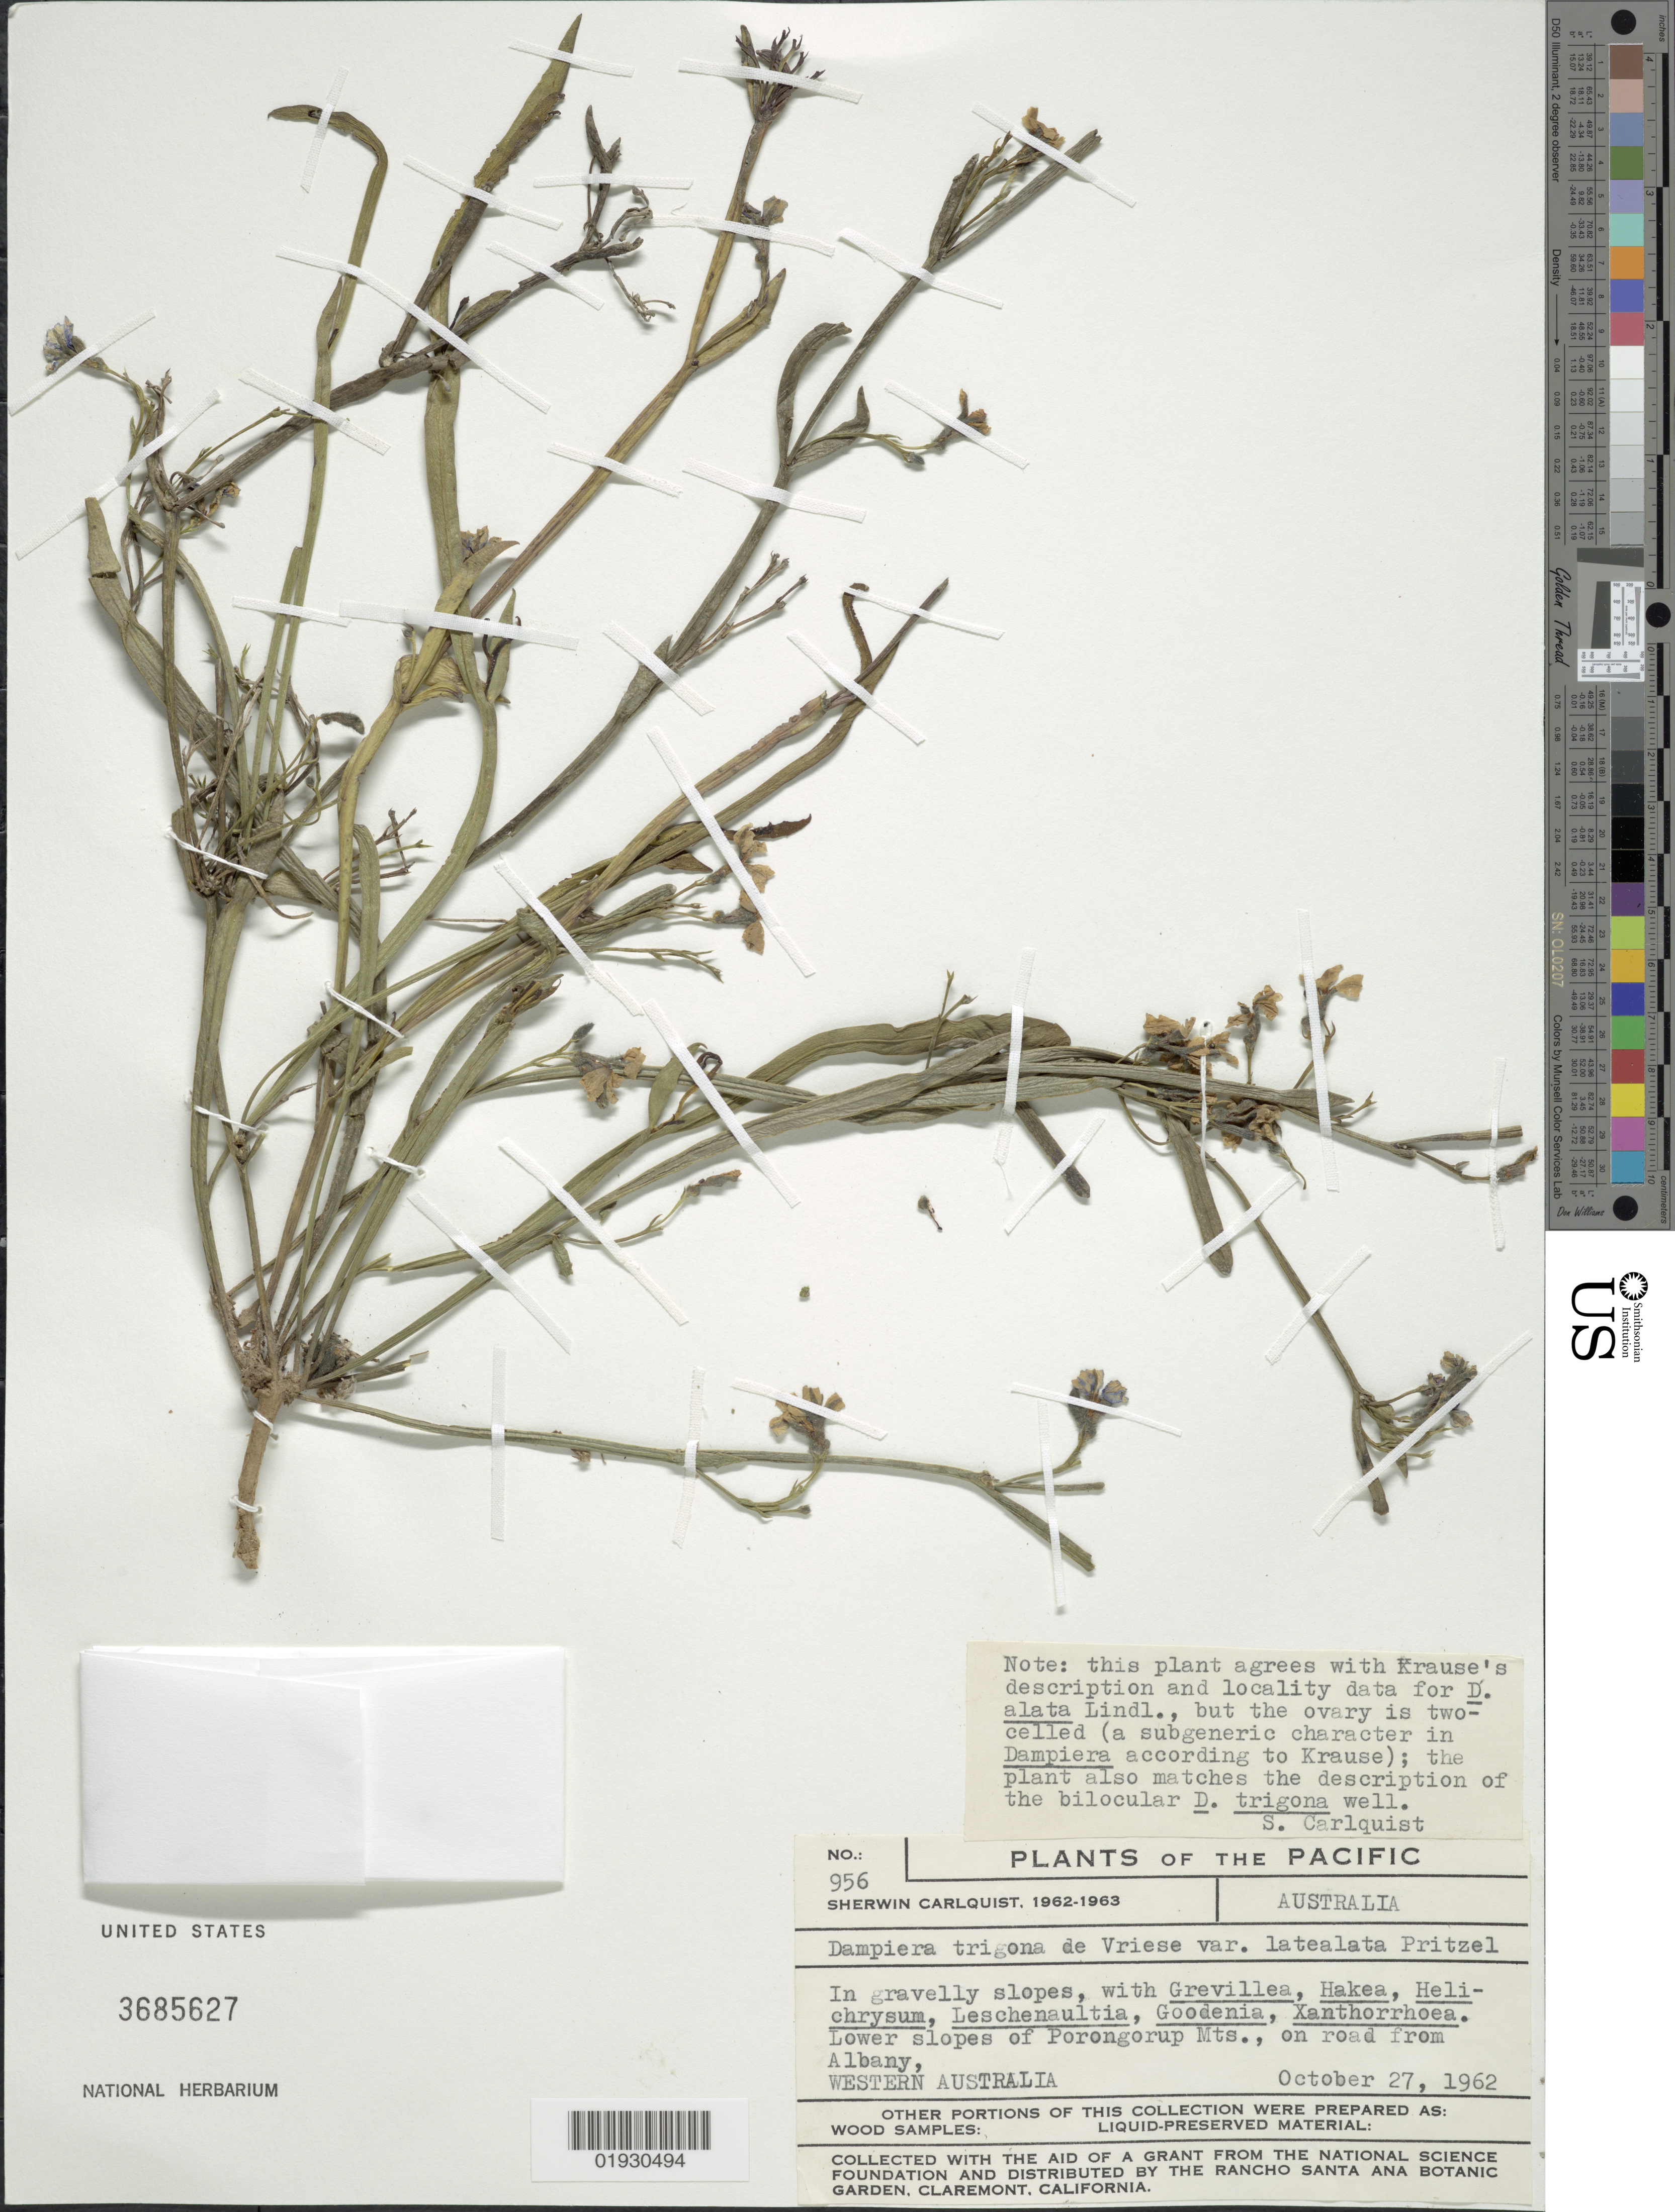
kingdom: Plantae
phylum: Tracheophyta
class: Magnoliopsida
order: Asterales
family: Goodeniaceae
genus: Dampiera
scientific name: Dampiera trigona var. latealata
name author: E. Pritz.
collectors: S. Carlquist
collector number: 956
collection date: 1962-10-27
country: Australia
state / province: Western Australia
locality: Pacific. Lower slopes of Porongorup Mts., on road from Albany.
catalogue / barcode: US 3685627